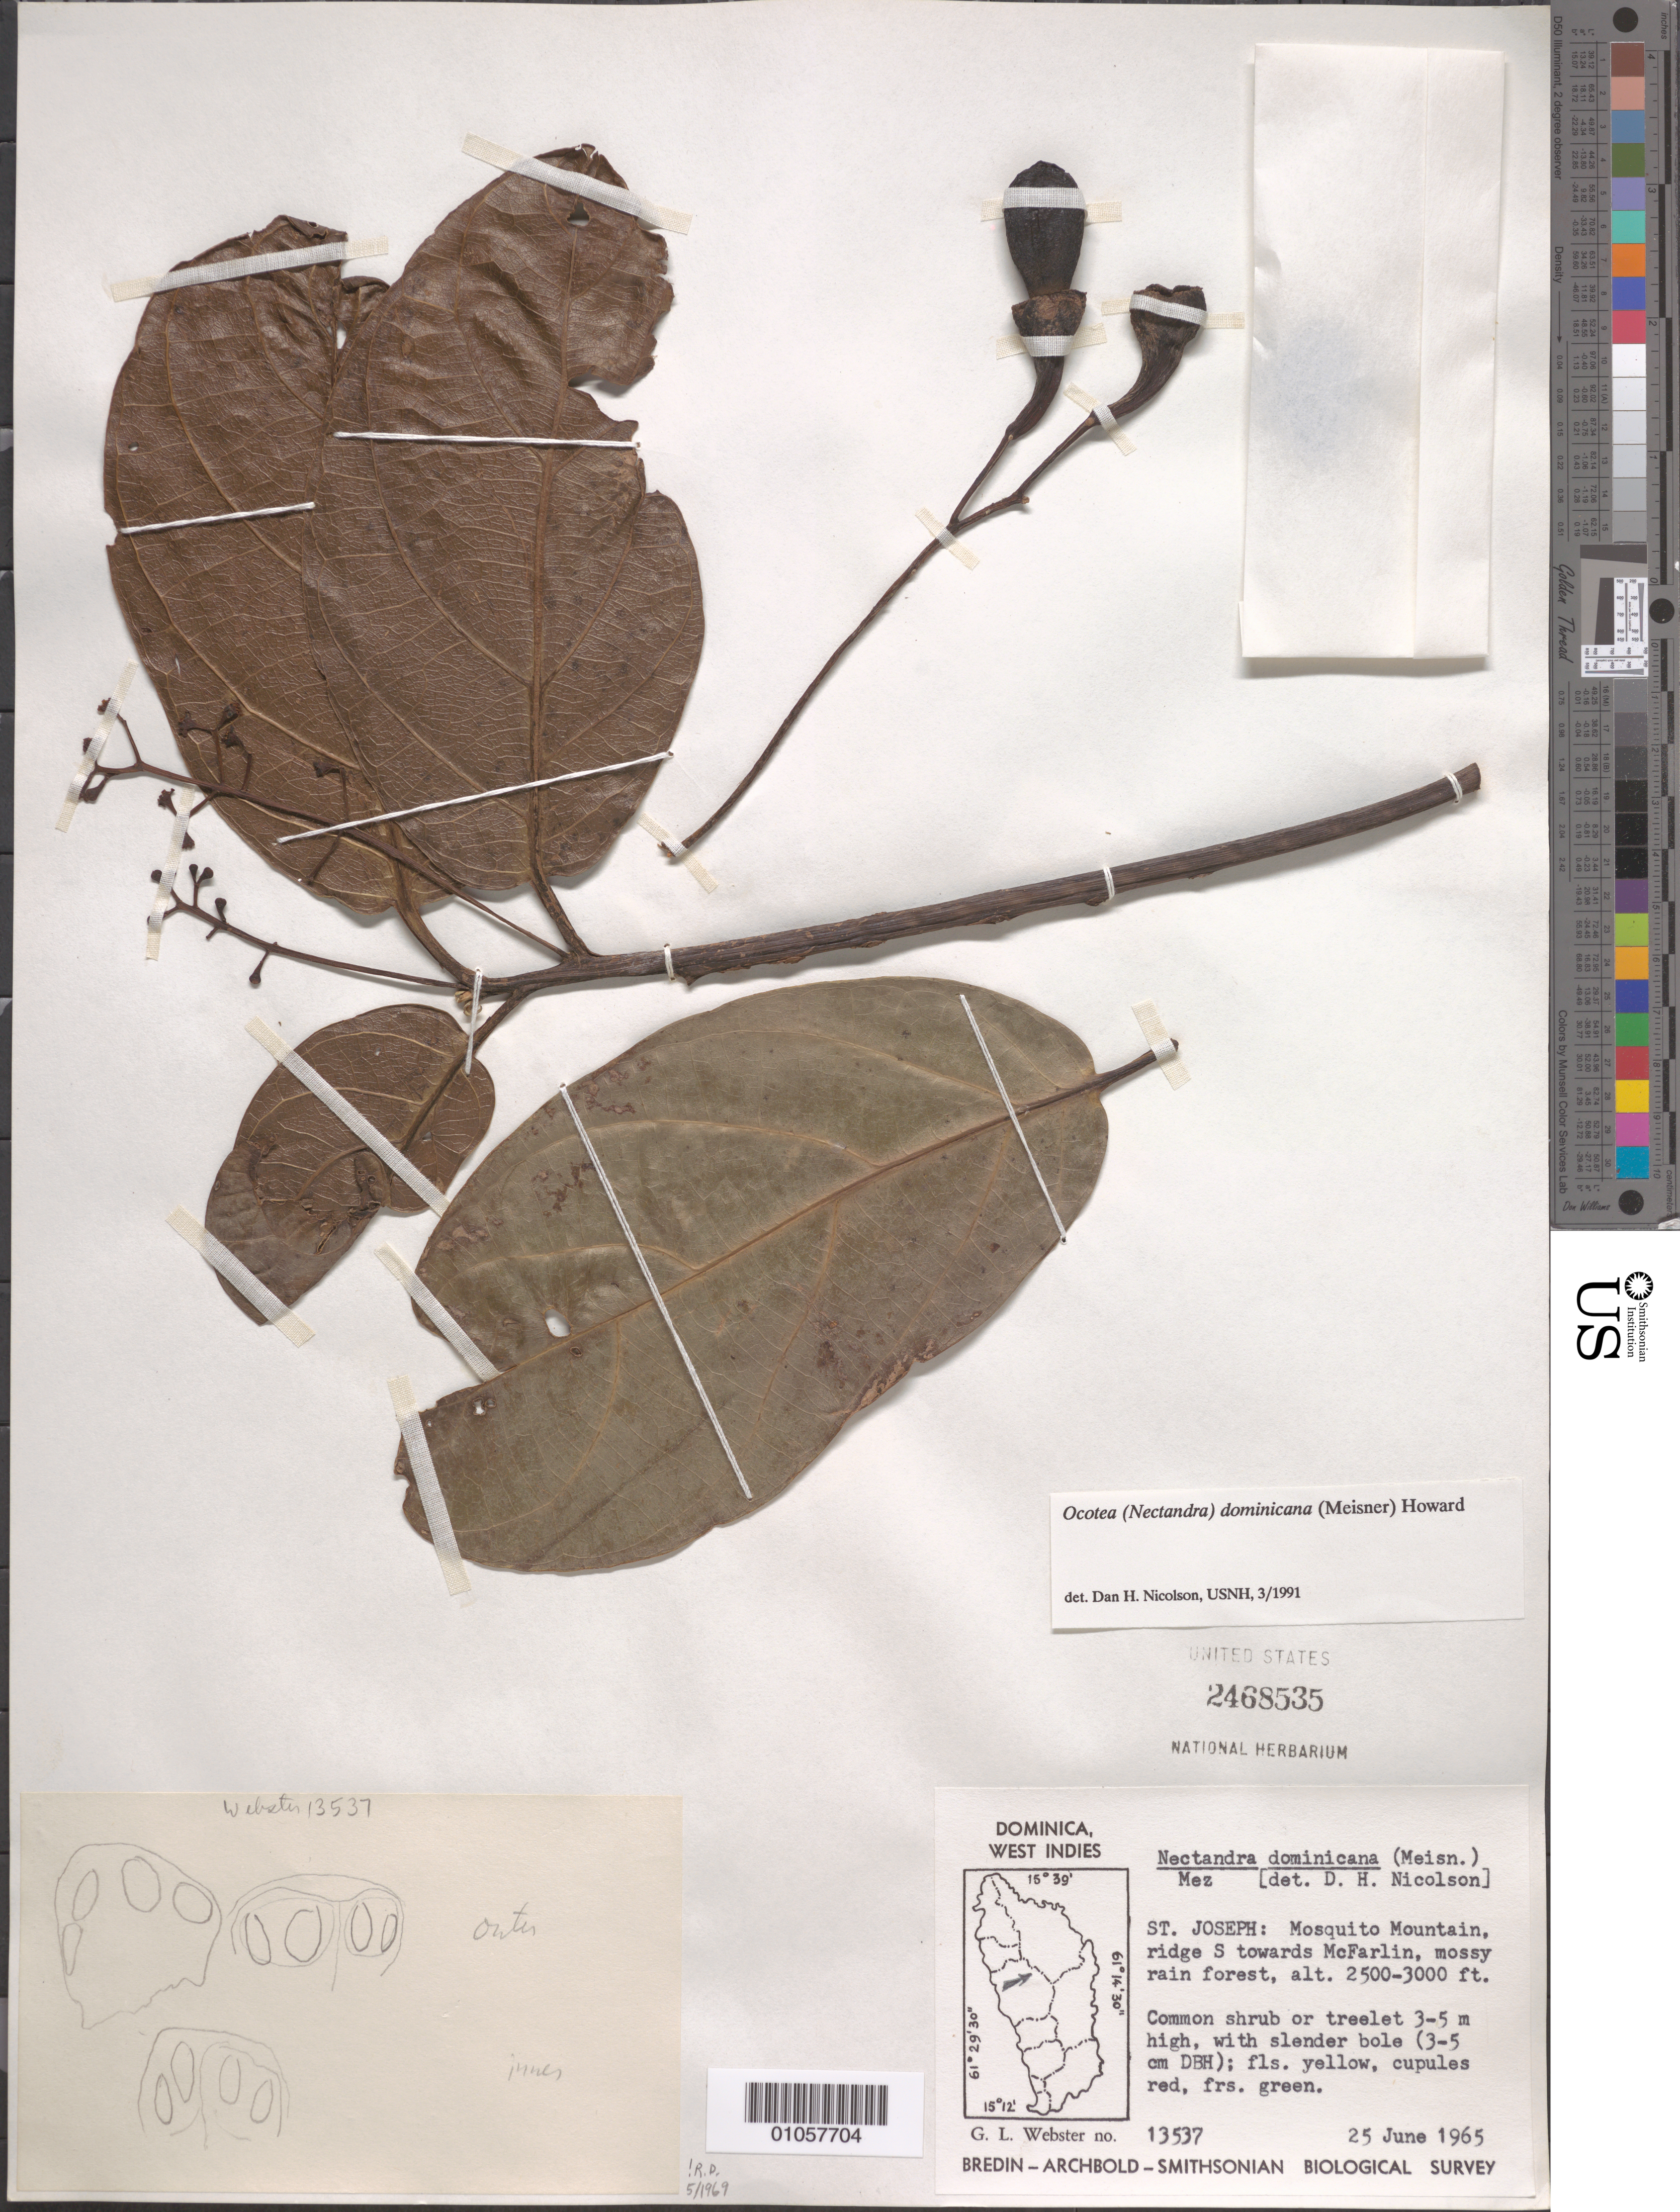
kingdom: Plantae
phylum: Tracheophyta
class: Magnoliopsida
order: Laurales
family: Lauraceae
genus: Ocotea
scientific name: Ocotea dominicana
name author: (Meisn.) R.A. Howard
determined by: Nicolson, Dan H.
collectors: G. L. Webster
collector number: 13537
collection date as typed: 25 Jun 1965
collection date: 1965-06-25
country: Dominica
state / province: St. Joseph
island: Dominica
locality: Mosquito Mountain, ridge S towards McFarlin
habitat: Mossy rainforest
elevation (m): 762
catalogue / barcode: US 2468535